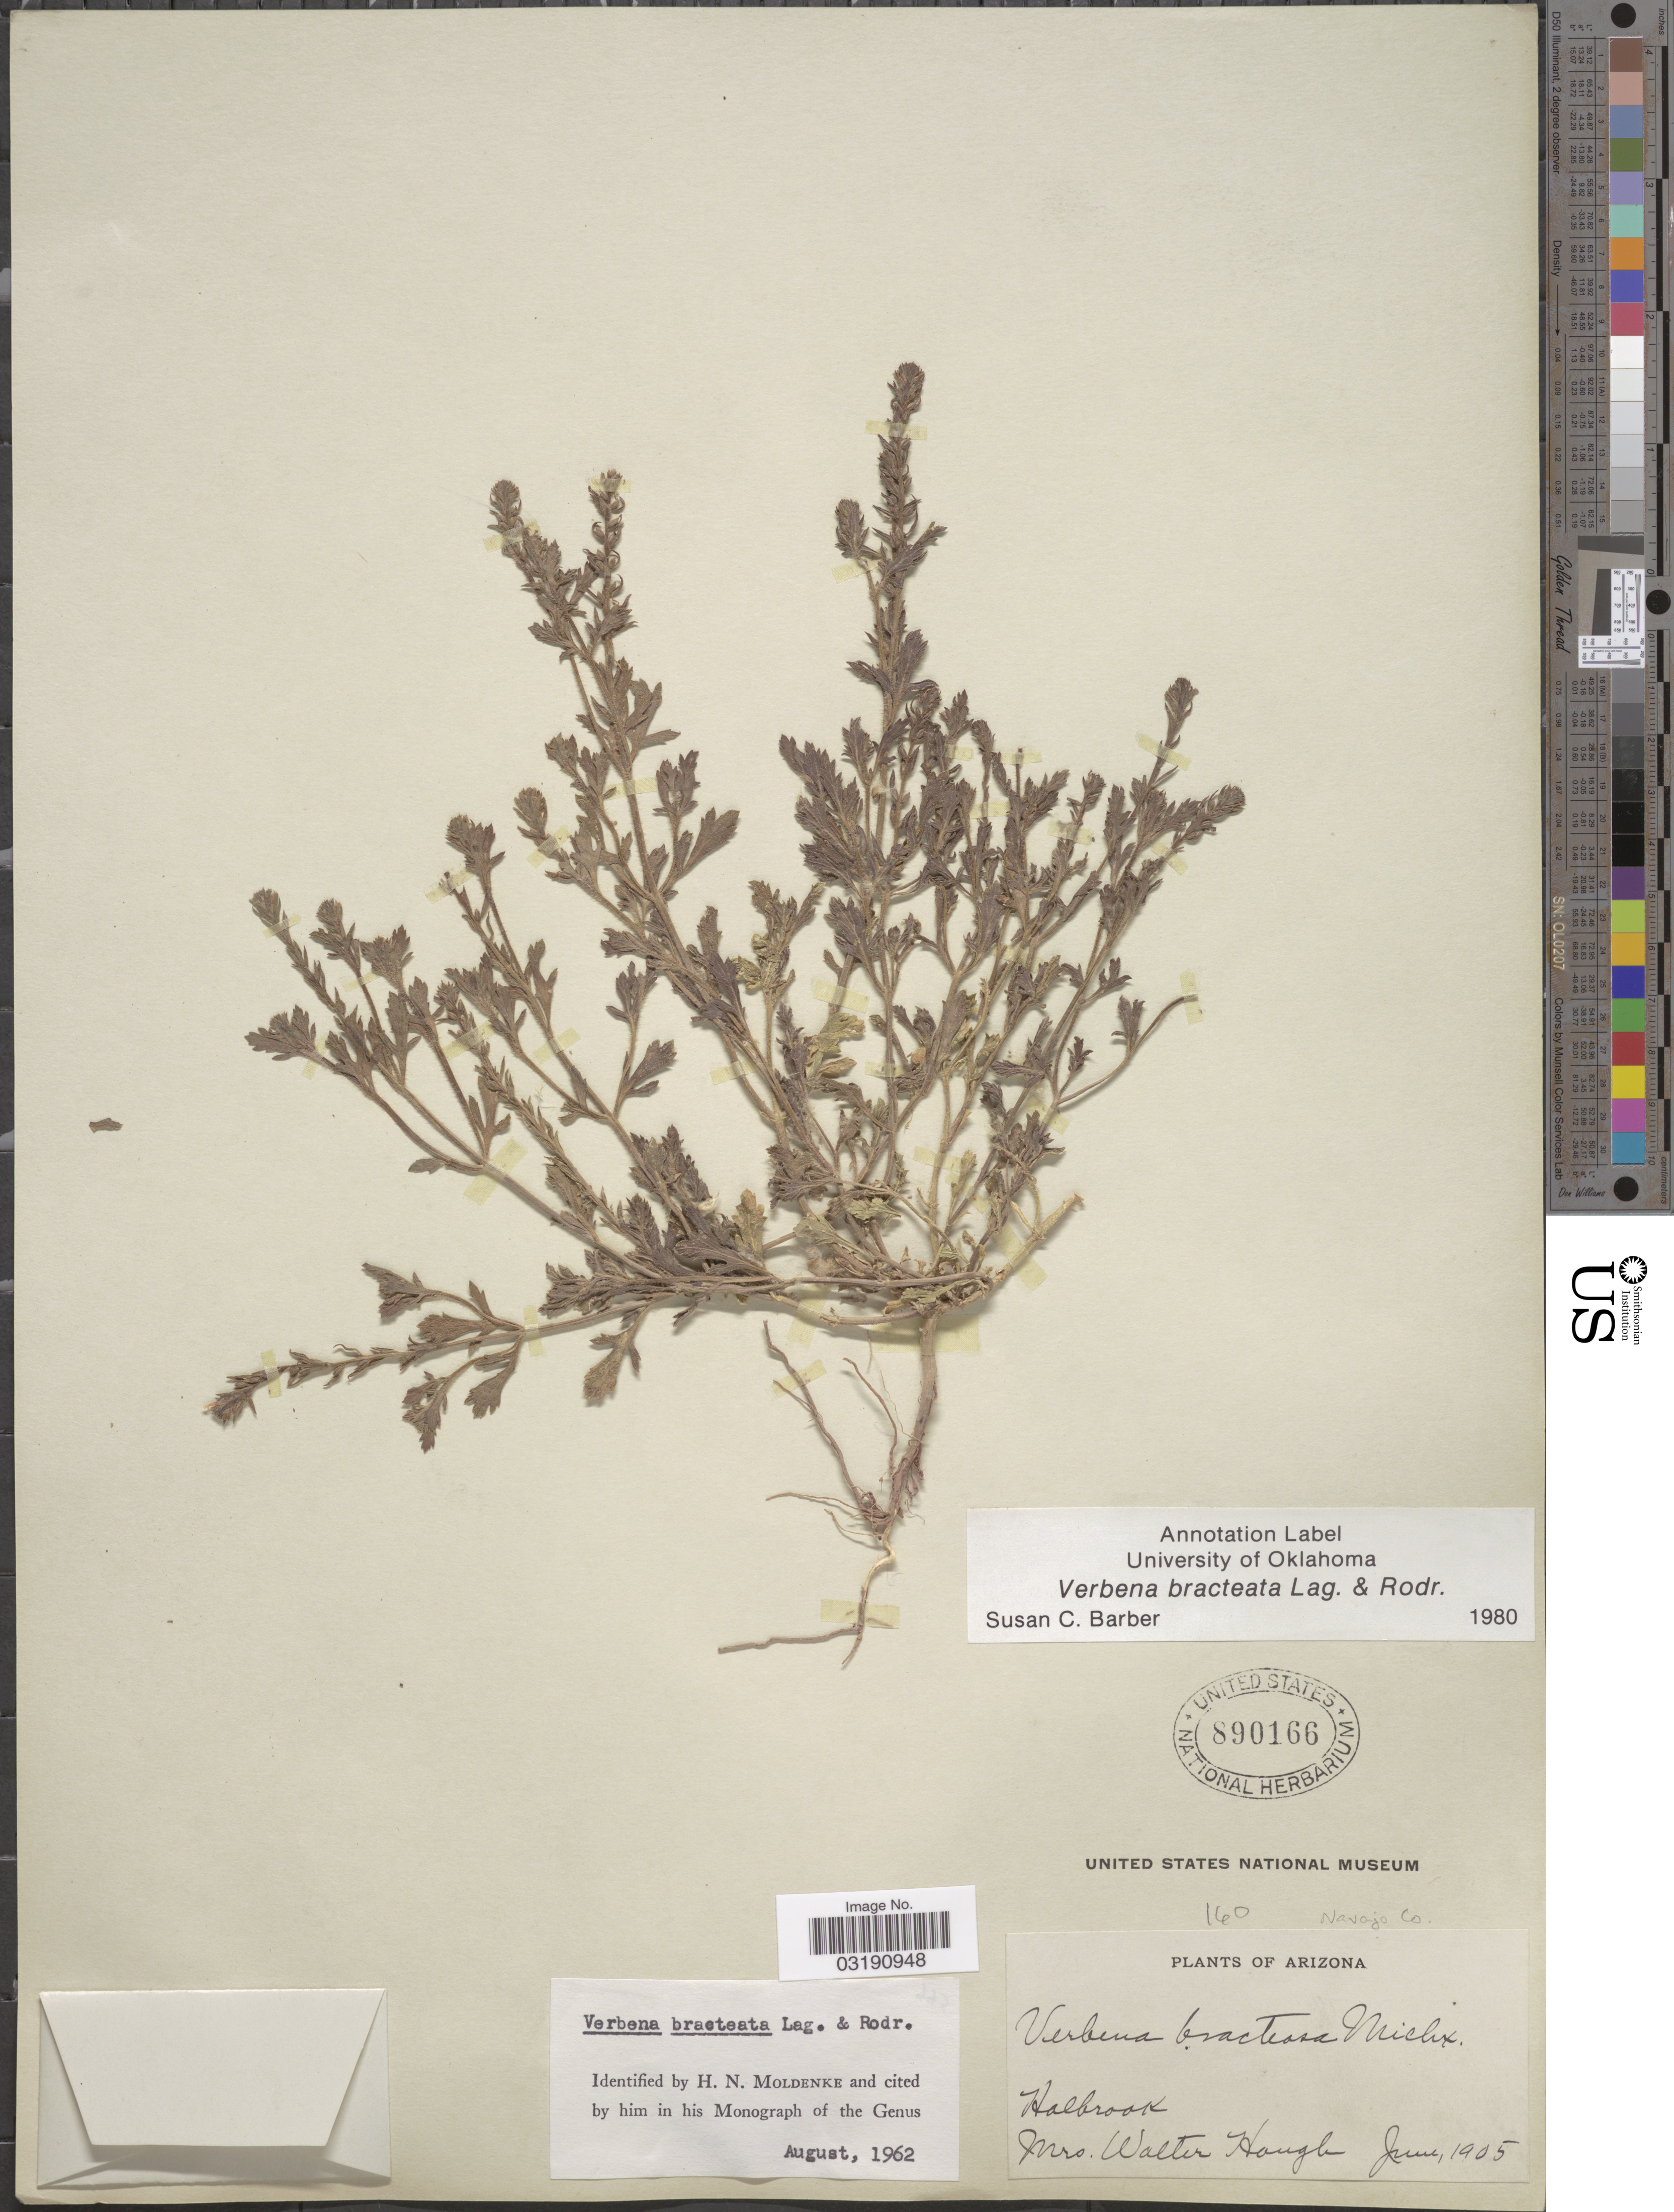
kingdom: Plantae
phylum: Tracheophyta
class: Magnoliopsida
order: Lamiales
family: Verbenaceae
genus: Verbena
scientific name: Verbena bracteata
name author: Cav. ex Lag. & Rodr.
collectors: Mrs W. Hough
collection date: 1905-06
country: United States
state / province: Arizona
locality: Navajo Co. Holbrook.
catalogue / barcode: US 890166